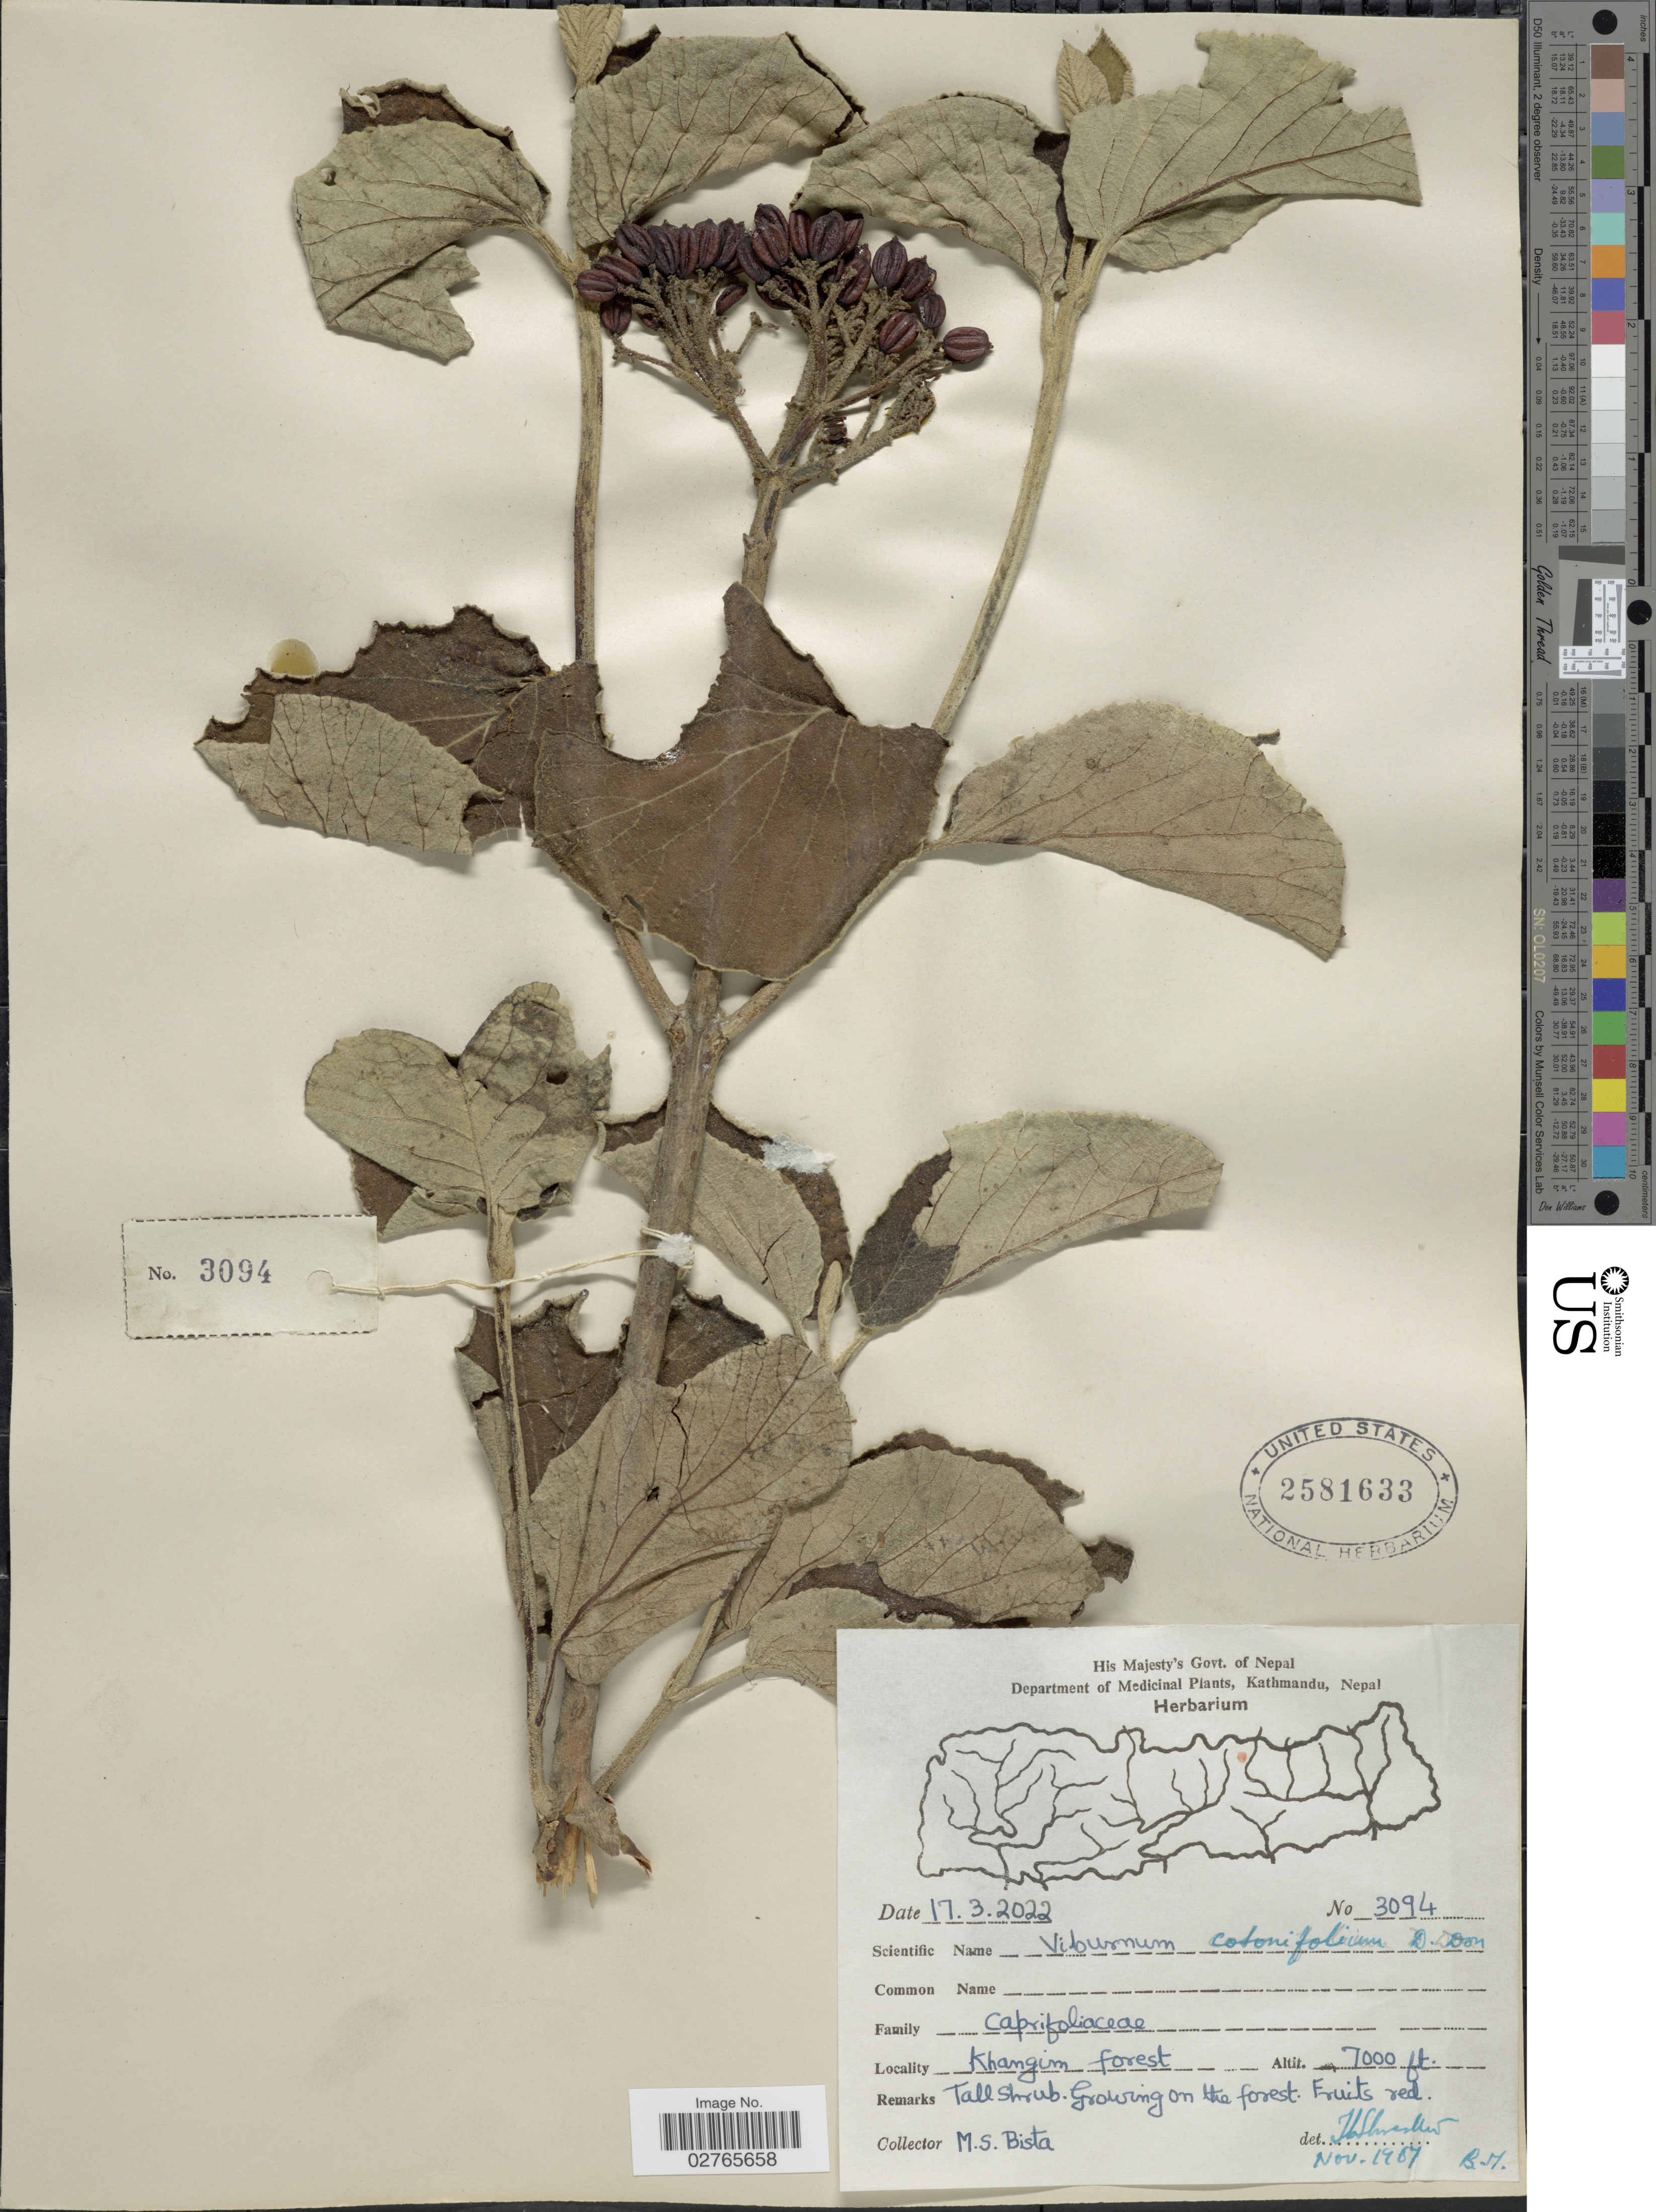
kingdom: Plantae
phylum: Tracheophyta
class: Magnoliopsida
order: Dipsacales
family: Viburnaceae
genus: Viburnum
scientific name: Viburnum cotinifolium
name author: D. Don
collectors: M. Bista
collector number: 3094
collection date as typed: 17.03.2022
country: Nepal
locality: Khangim forest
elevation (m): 2134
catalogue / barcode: US 2581633